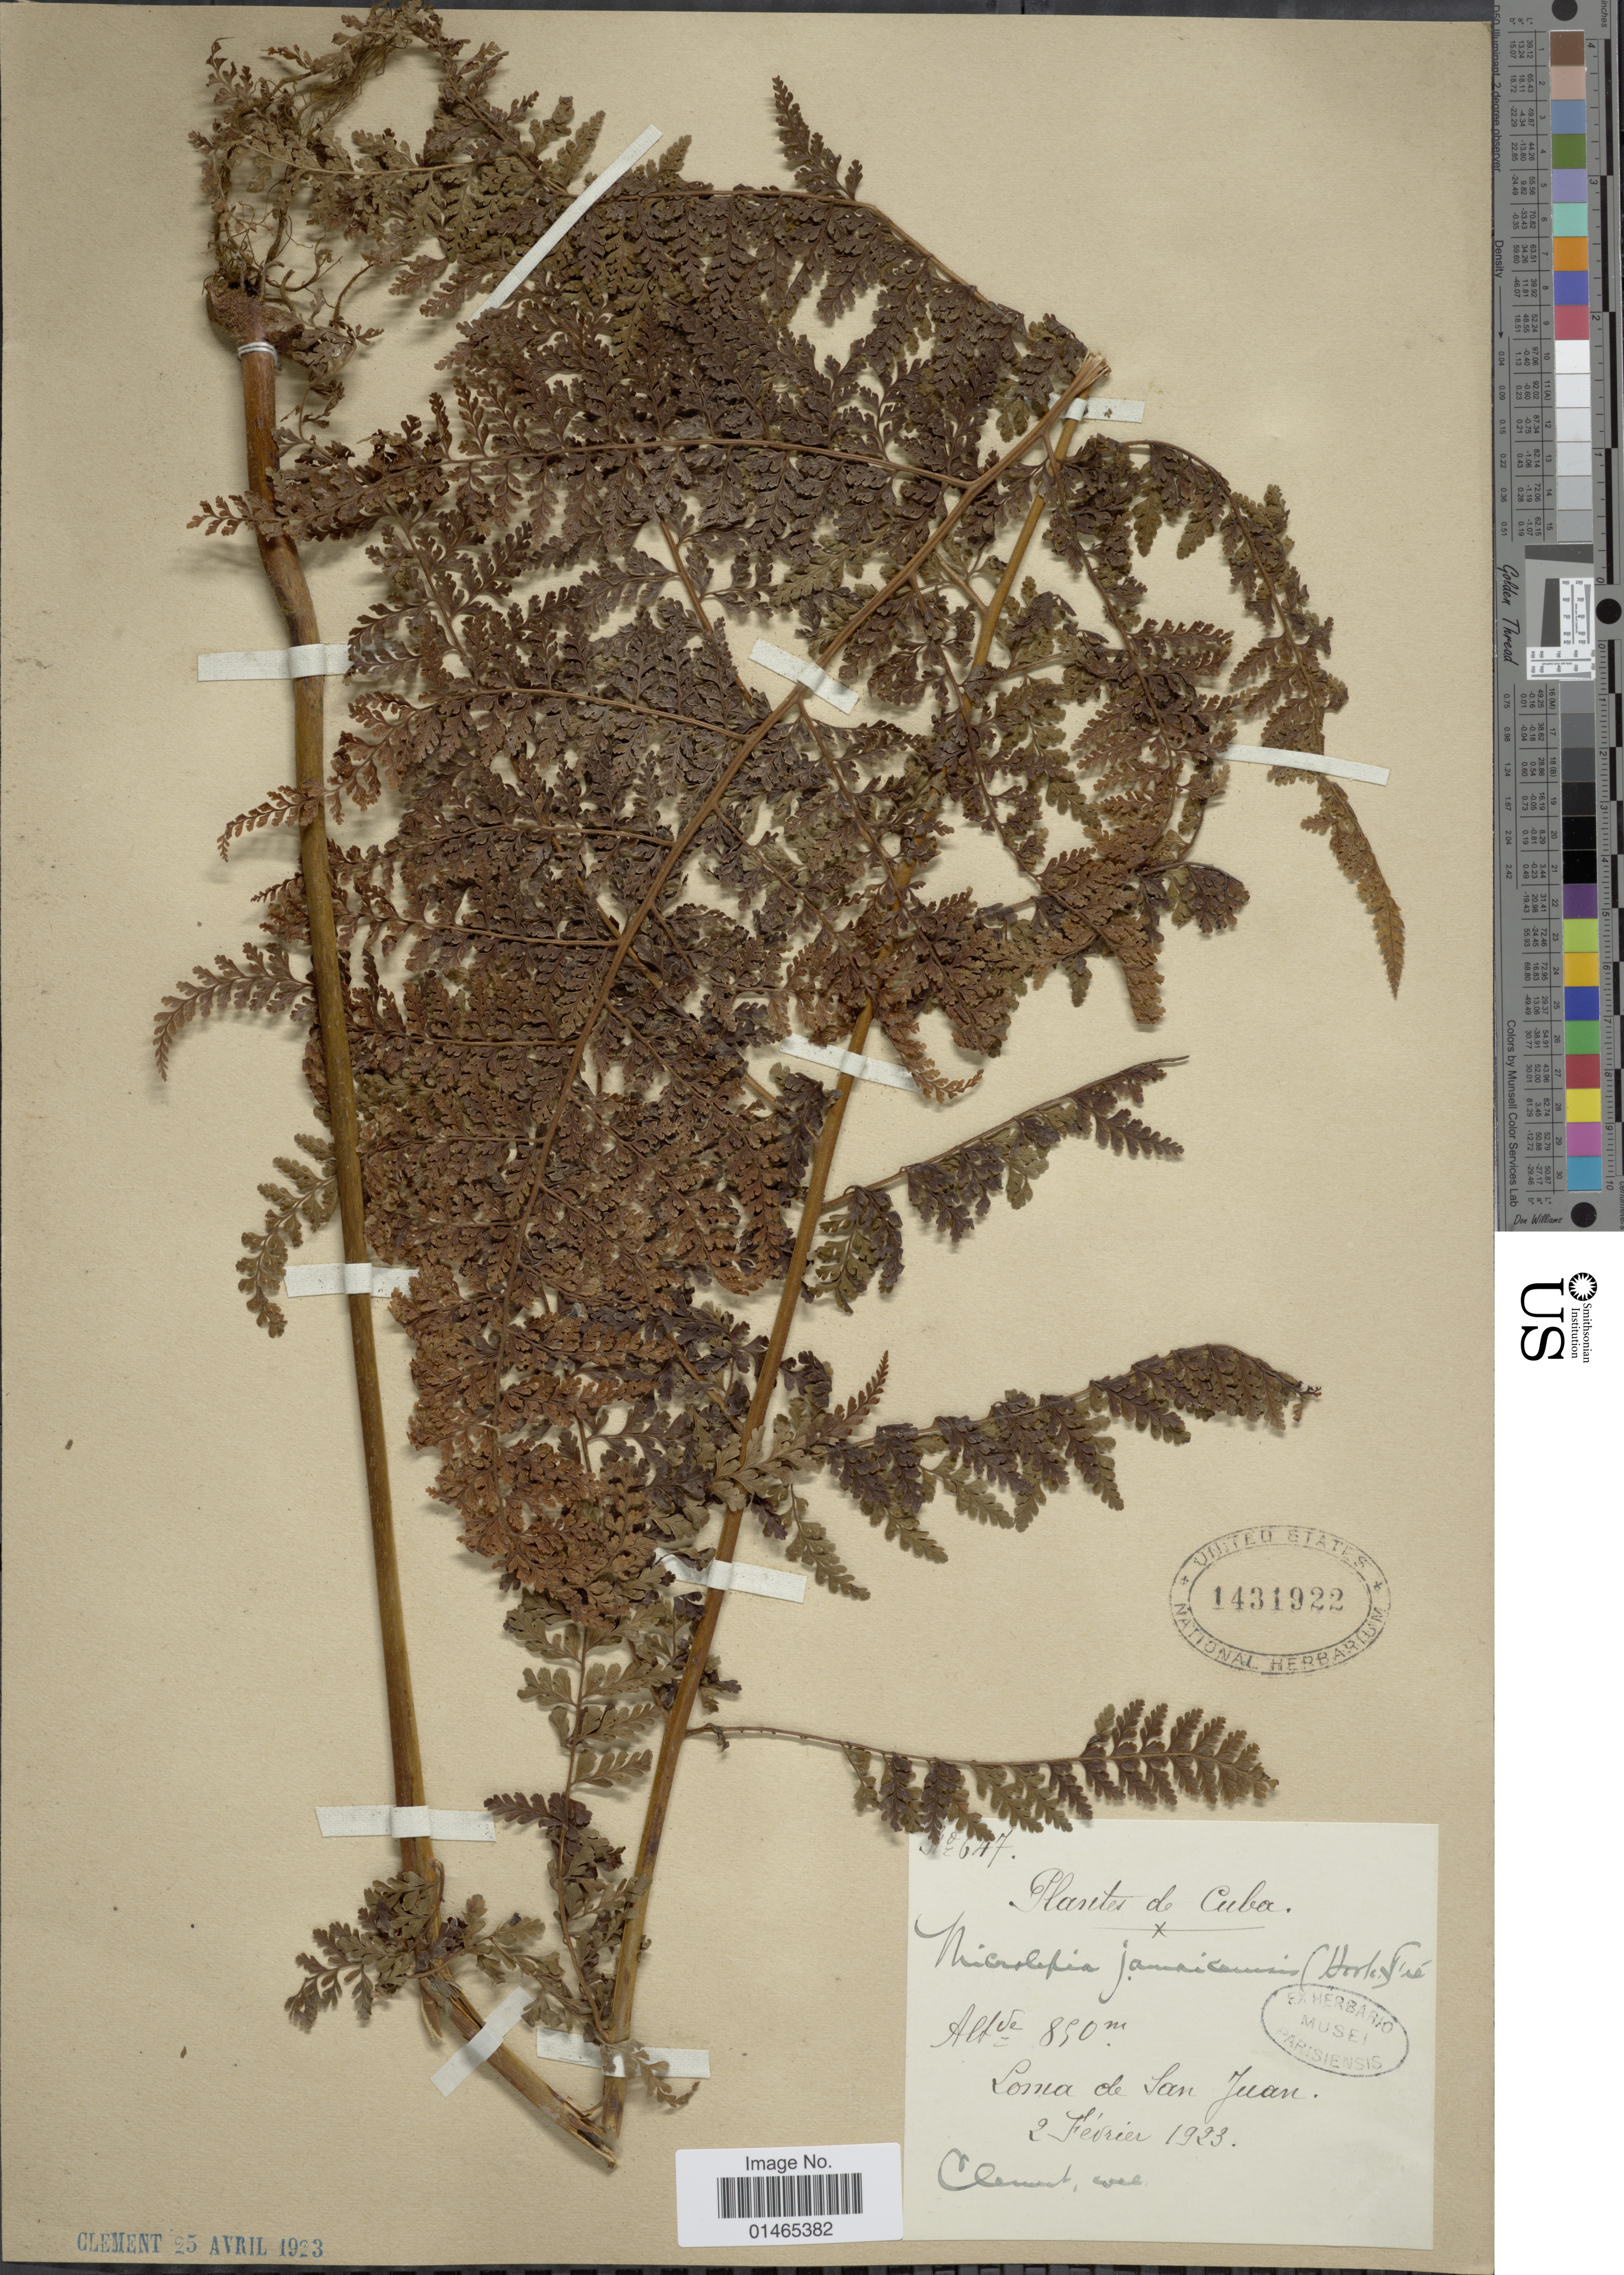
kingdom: Plantae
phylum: Tracheophyta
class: Polypodiopsida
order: Polypodiales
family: Dennstaedtiaceae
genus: Microlepia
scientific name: Microlepia jamaicensis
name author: (Hook.) Fée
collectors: -. Clement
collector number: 647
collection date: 1923-02-02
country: Cuba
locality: Loma del San Juan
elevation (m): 850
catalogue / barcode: US 1431922